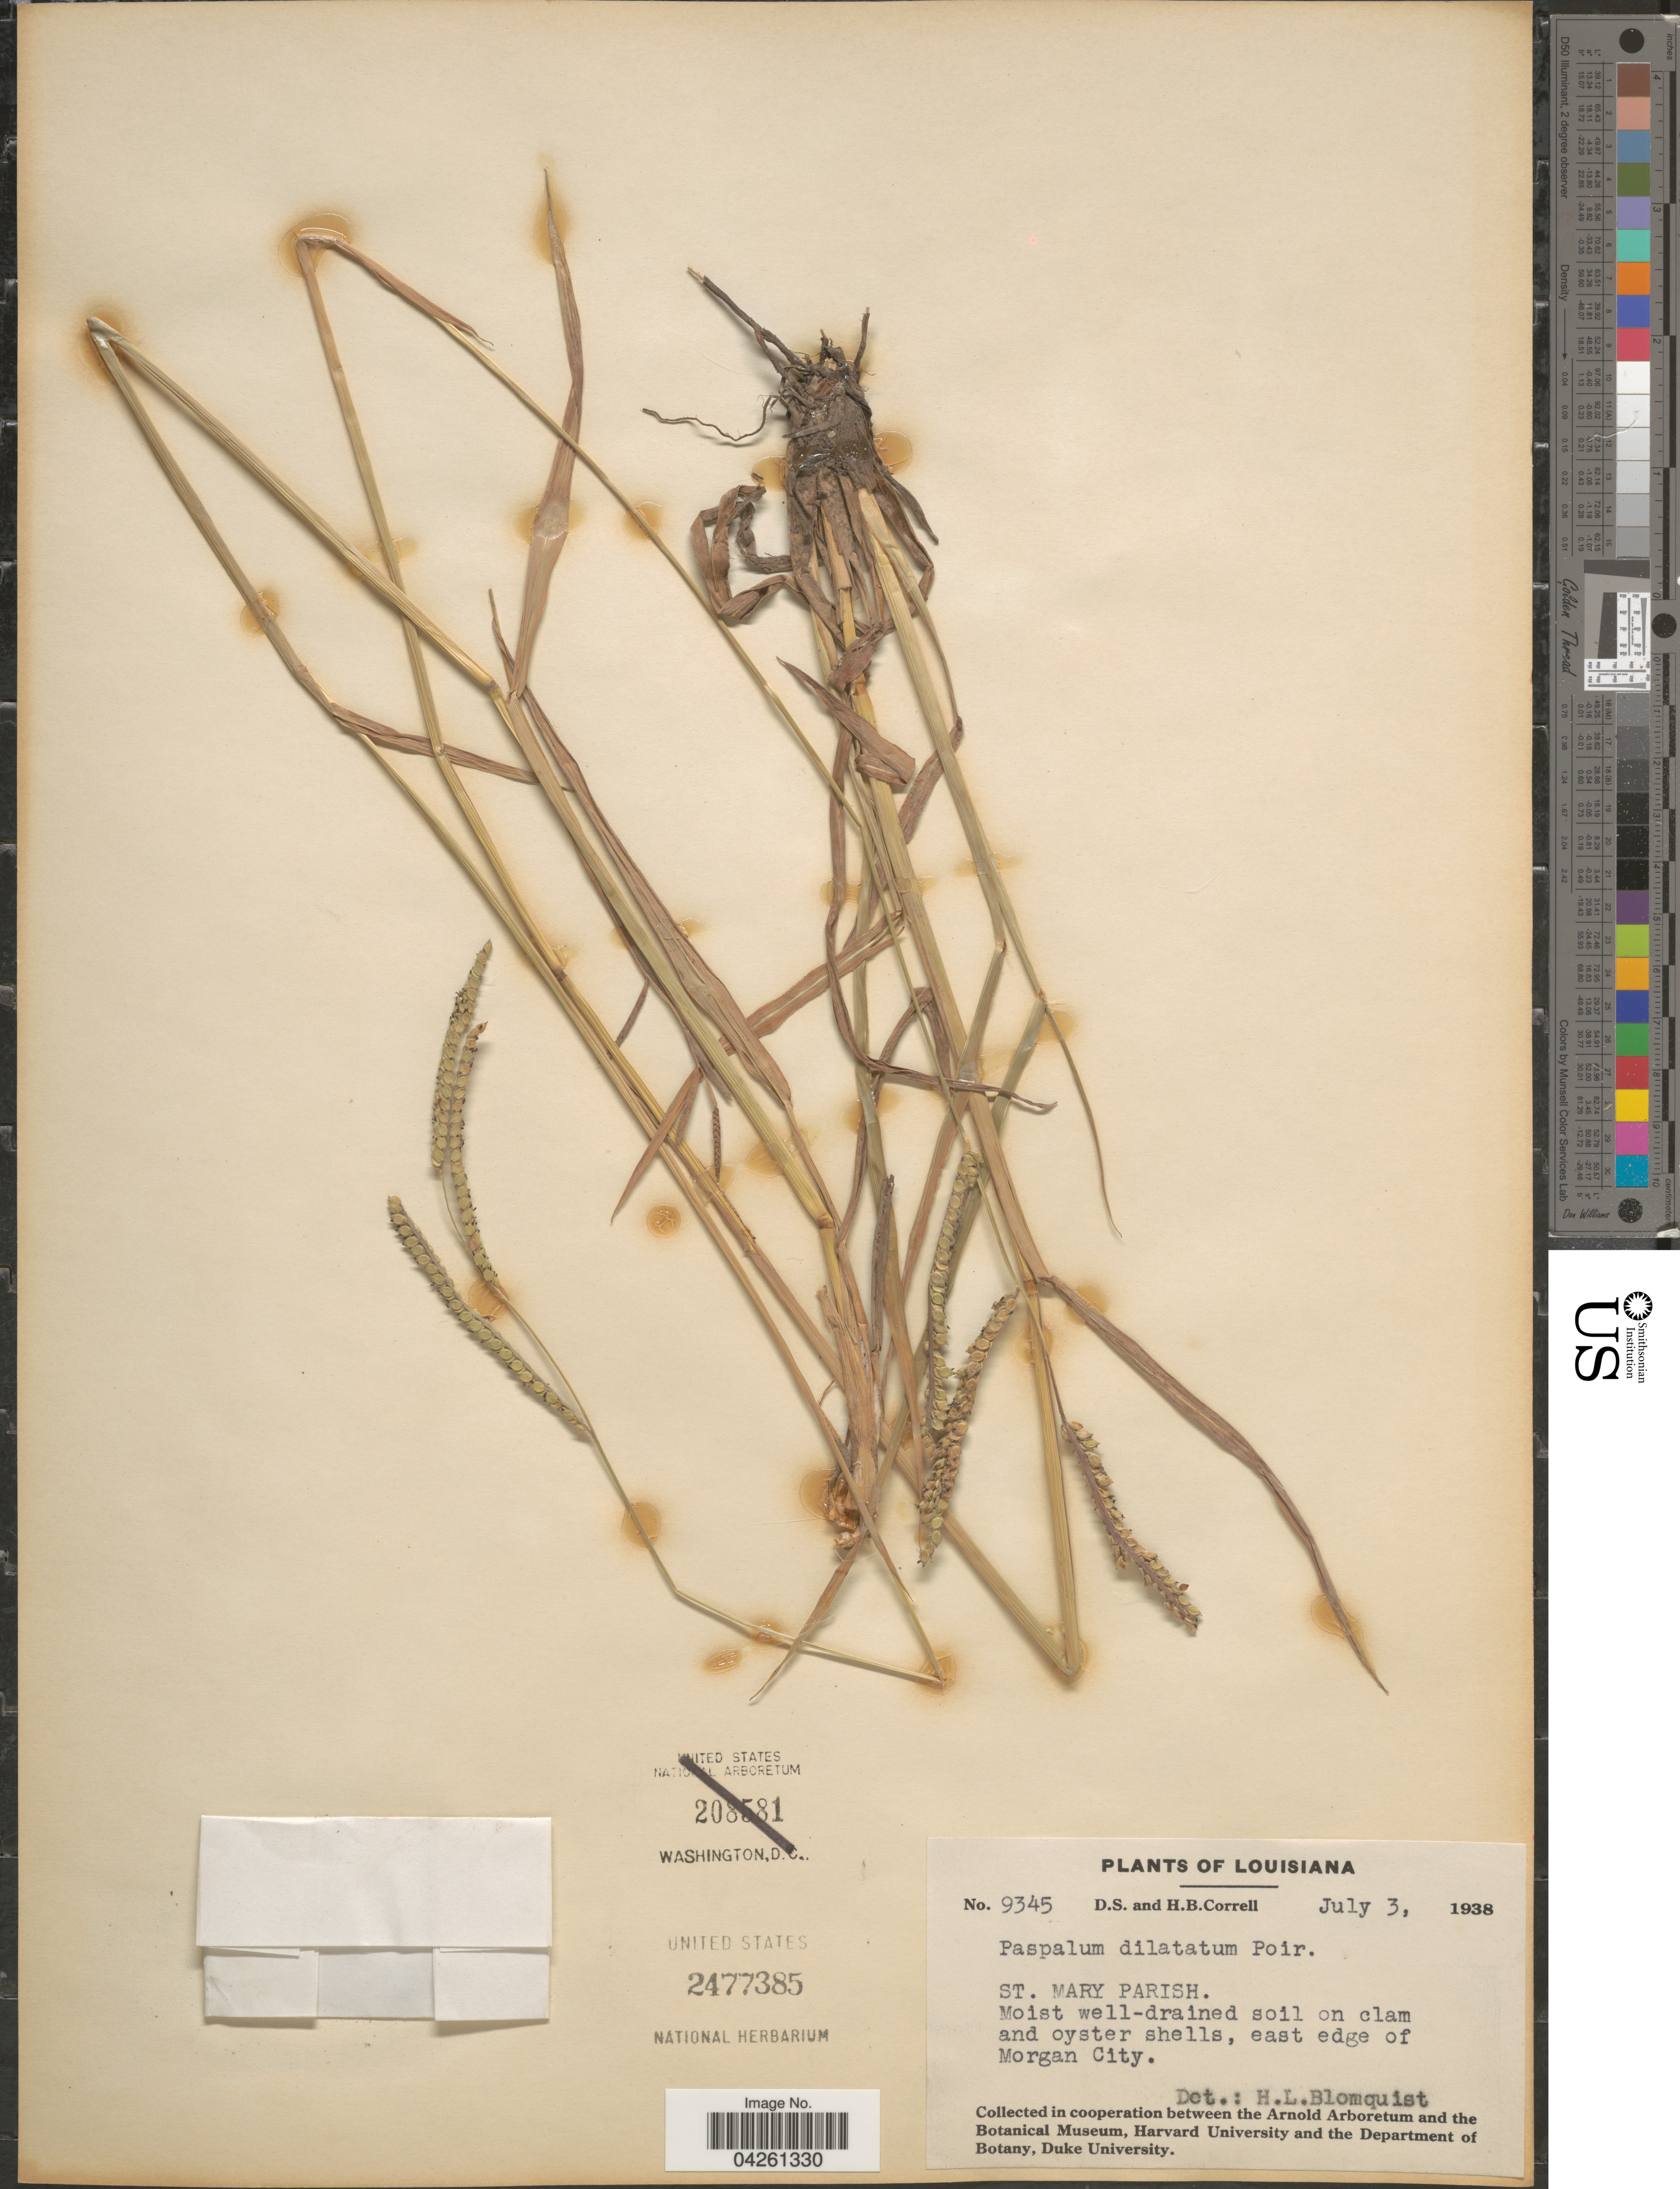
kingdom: Plantae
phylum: Tracheophyta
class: Liliopsida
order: Poales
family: Poaceae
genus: Paspalum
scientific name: Paspalum dilatatum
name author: Poir.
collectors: D. S. Correll & H. Correll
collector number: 9345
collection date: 1938-07-03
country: United States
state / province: Louisiana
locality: St. Mary Parish.Moist well-drained soil on clam and oyster shells, east edge of Morgan City.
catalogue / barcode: US 2477385